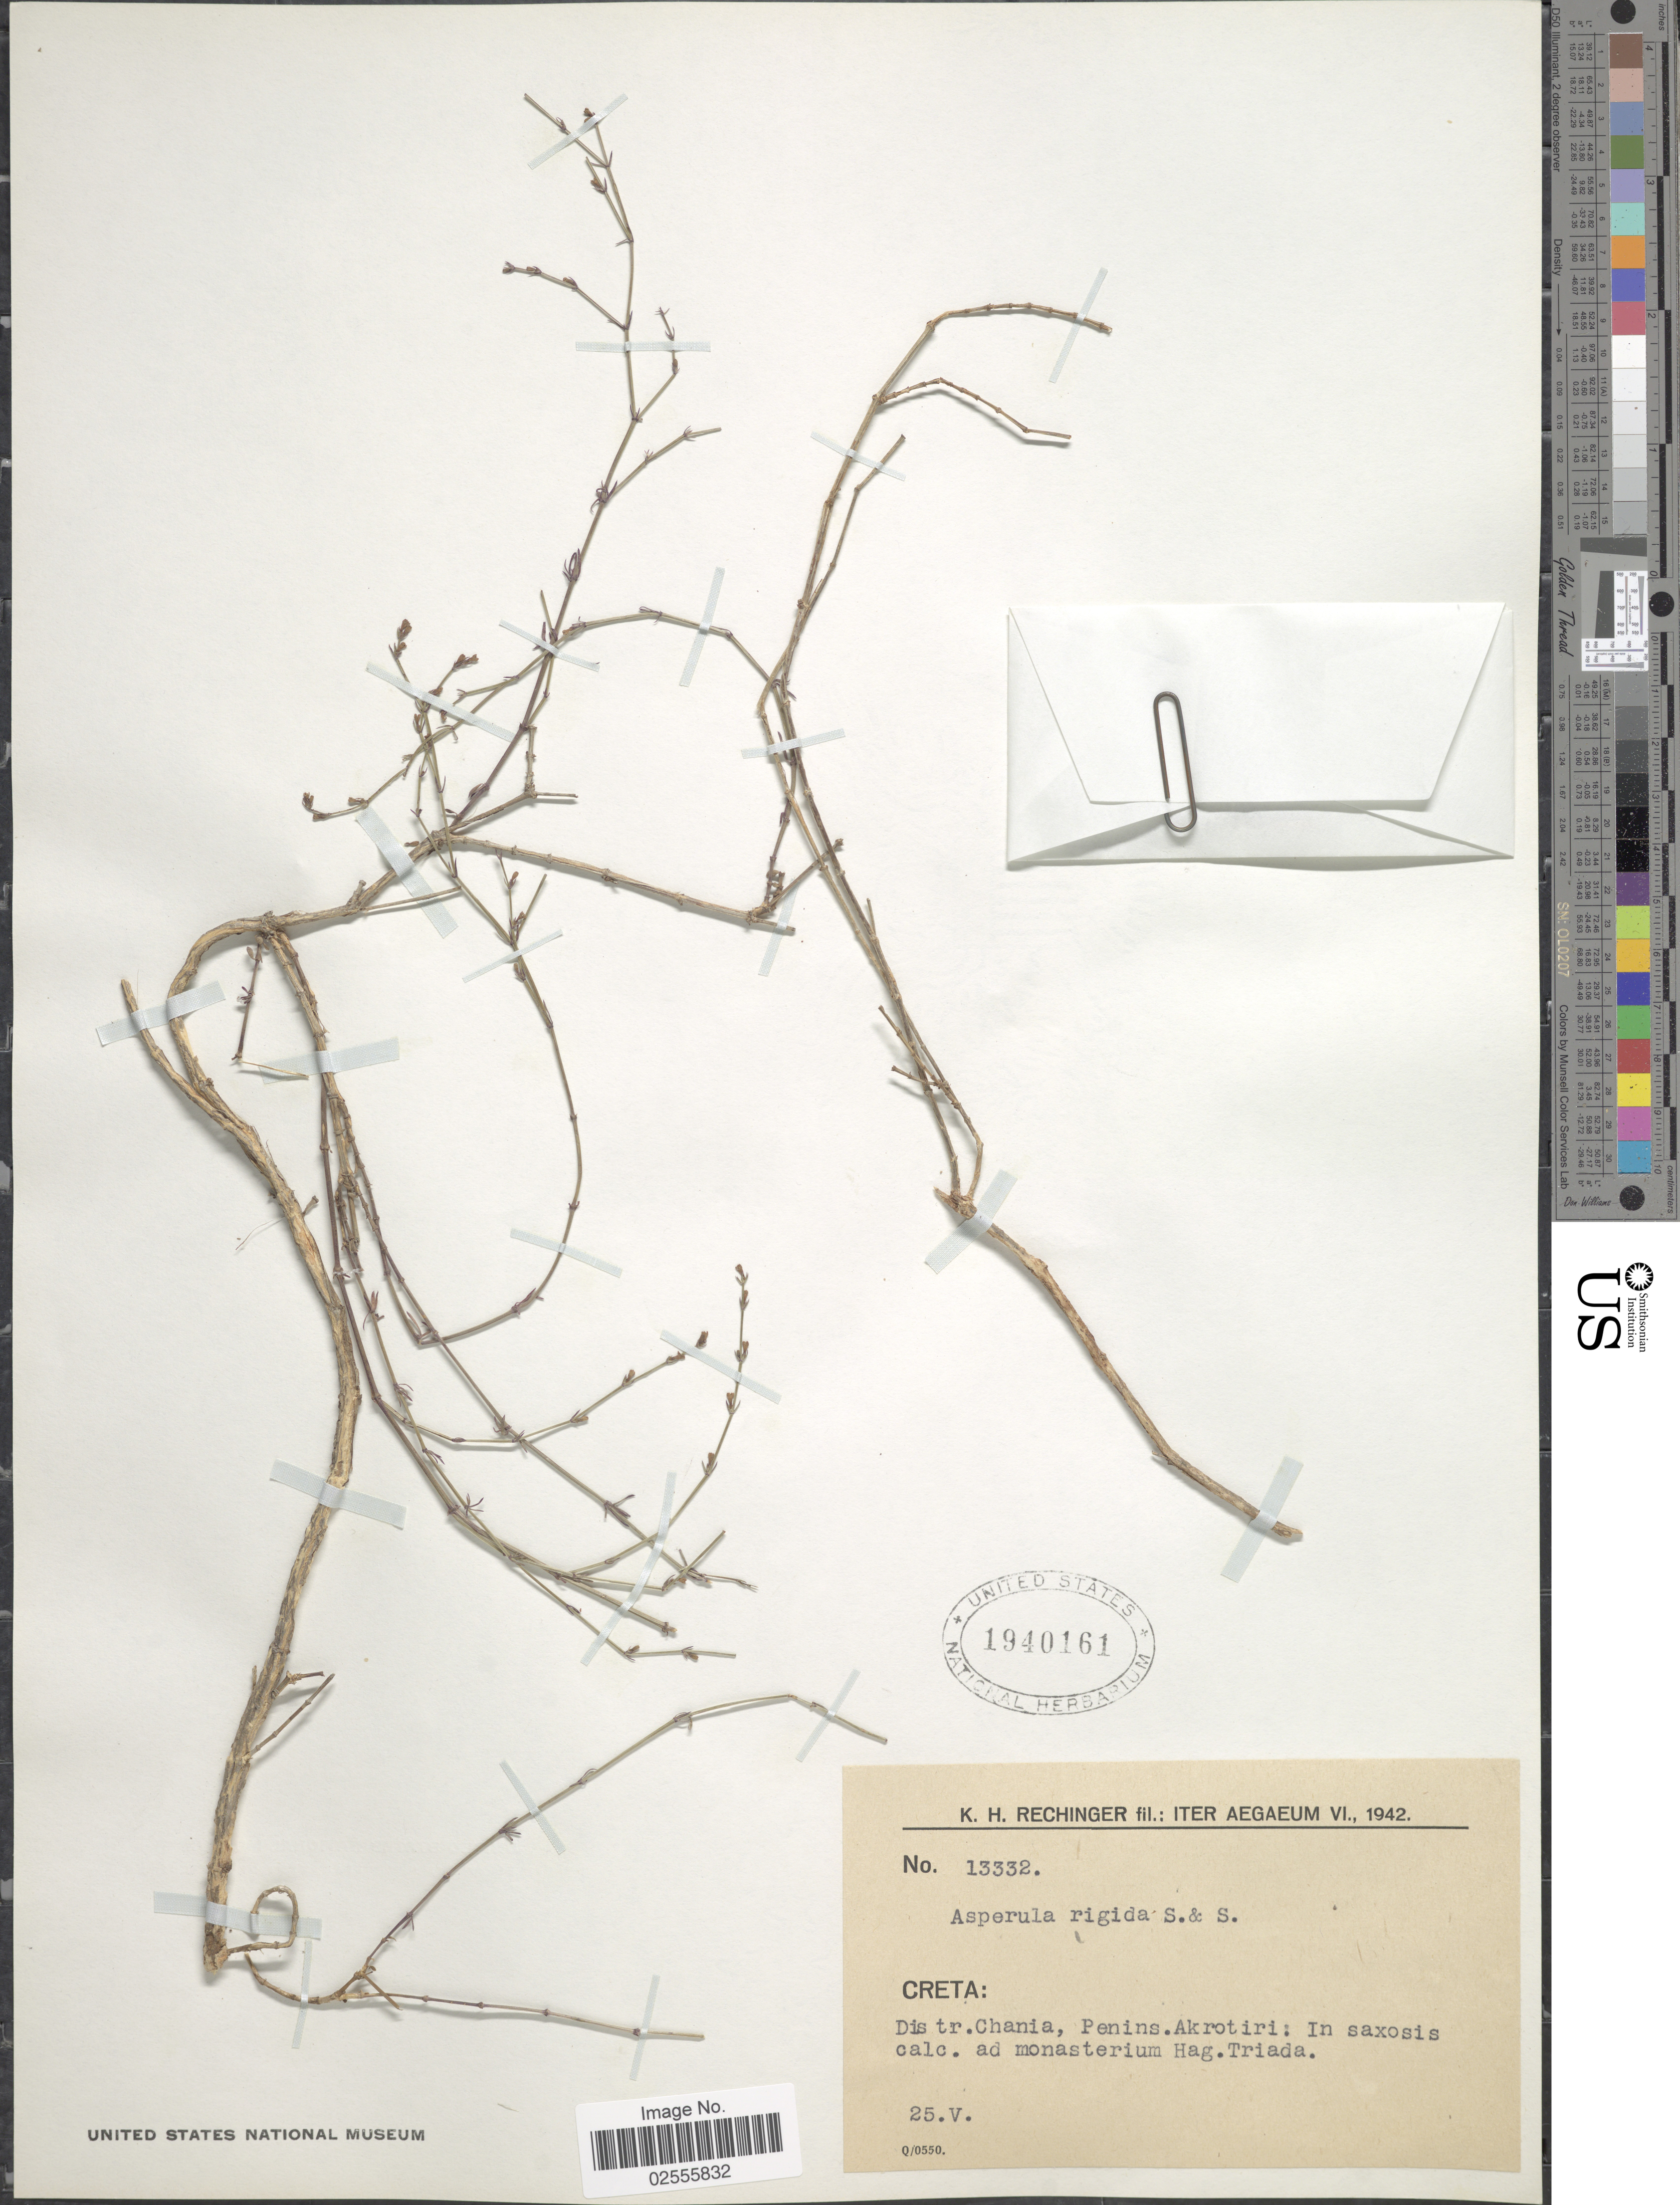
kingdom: Plantae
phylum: Tracheophyta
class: Magnoliopsida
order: Gentianales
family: Rubiaceae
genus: Asperula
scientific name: Asperula rigida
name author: Sibth. & Sm.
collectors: K. H. Rechinger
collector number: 13332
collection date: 1942-05-25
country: Greece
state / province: Crete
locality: Iter Aegaeum, Creta: Distr. Chania, Penins. Akrotiri: In saxosis calc. ad monasterium Hag. Triada.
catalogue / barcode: US 1940161